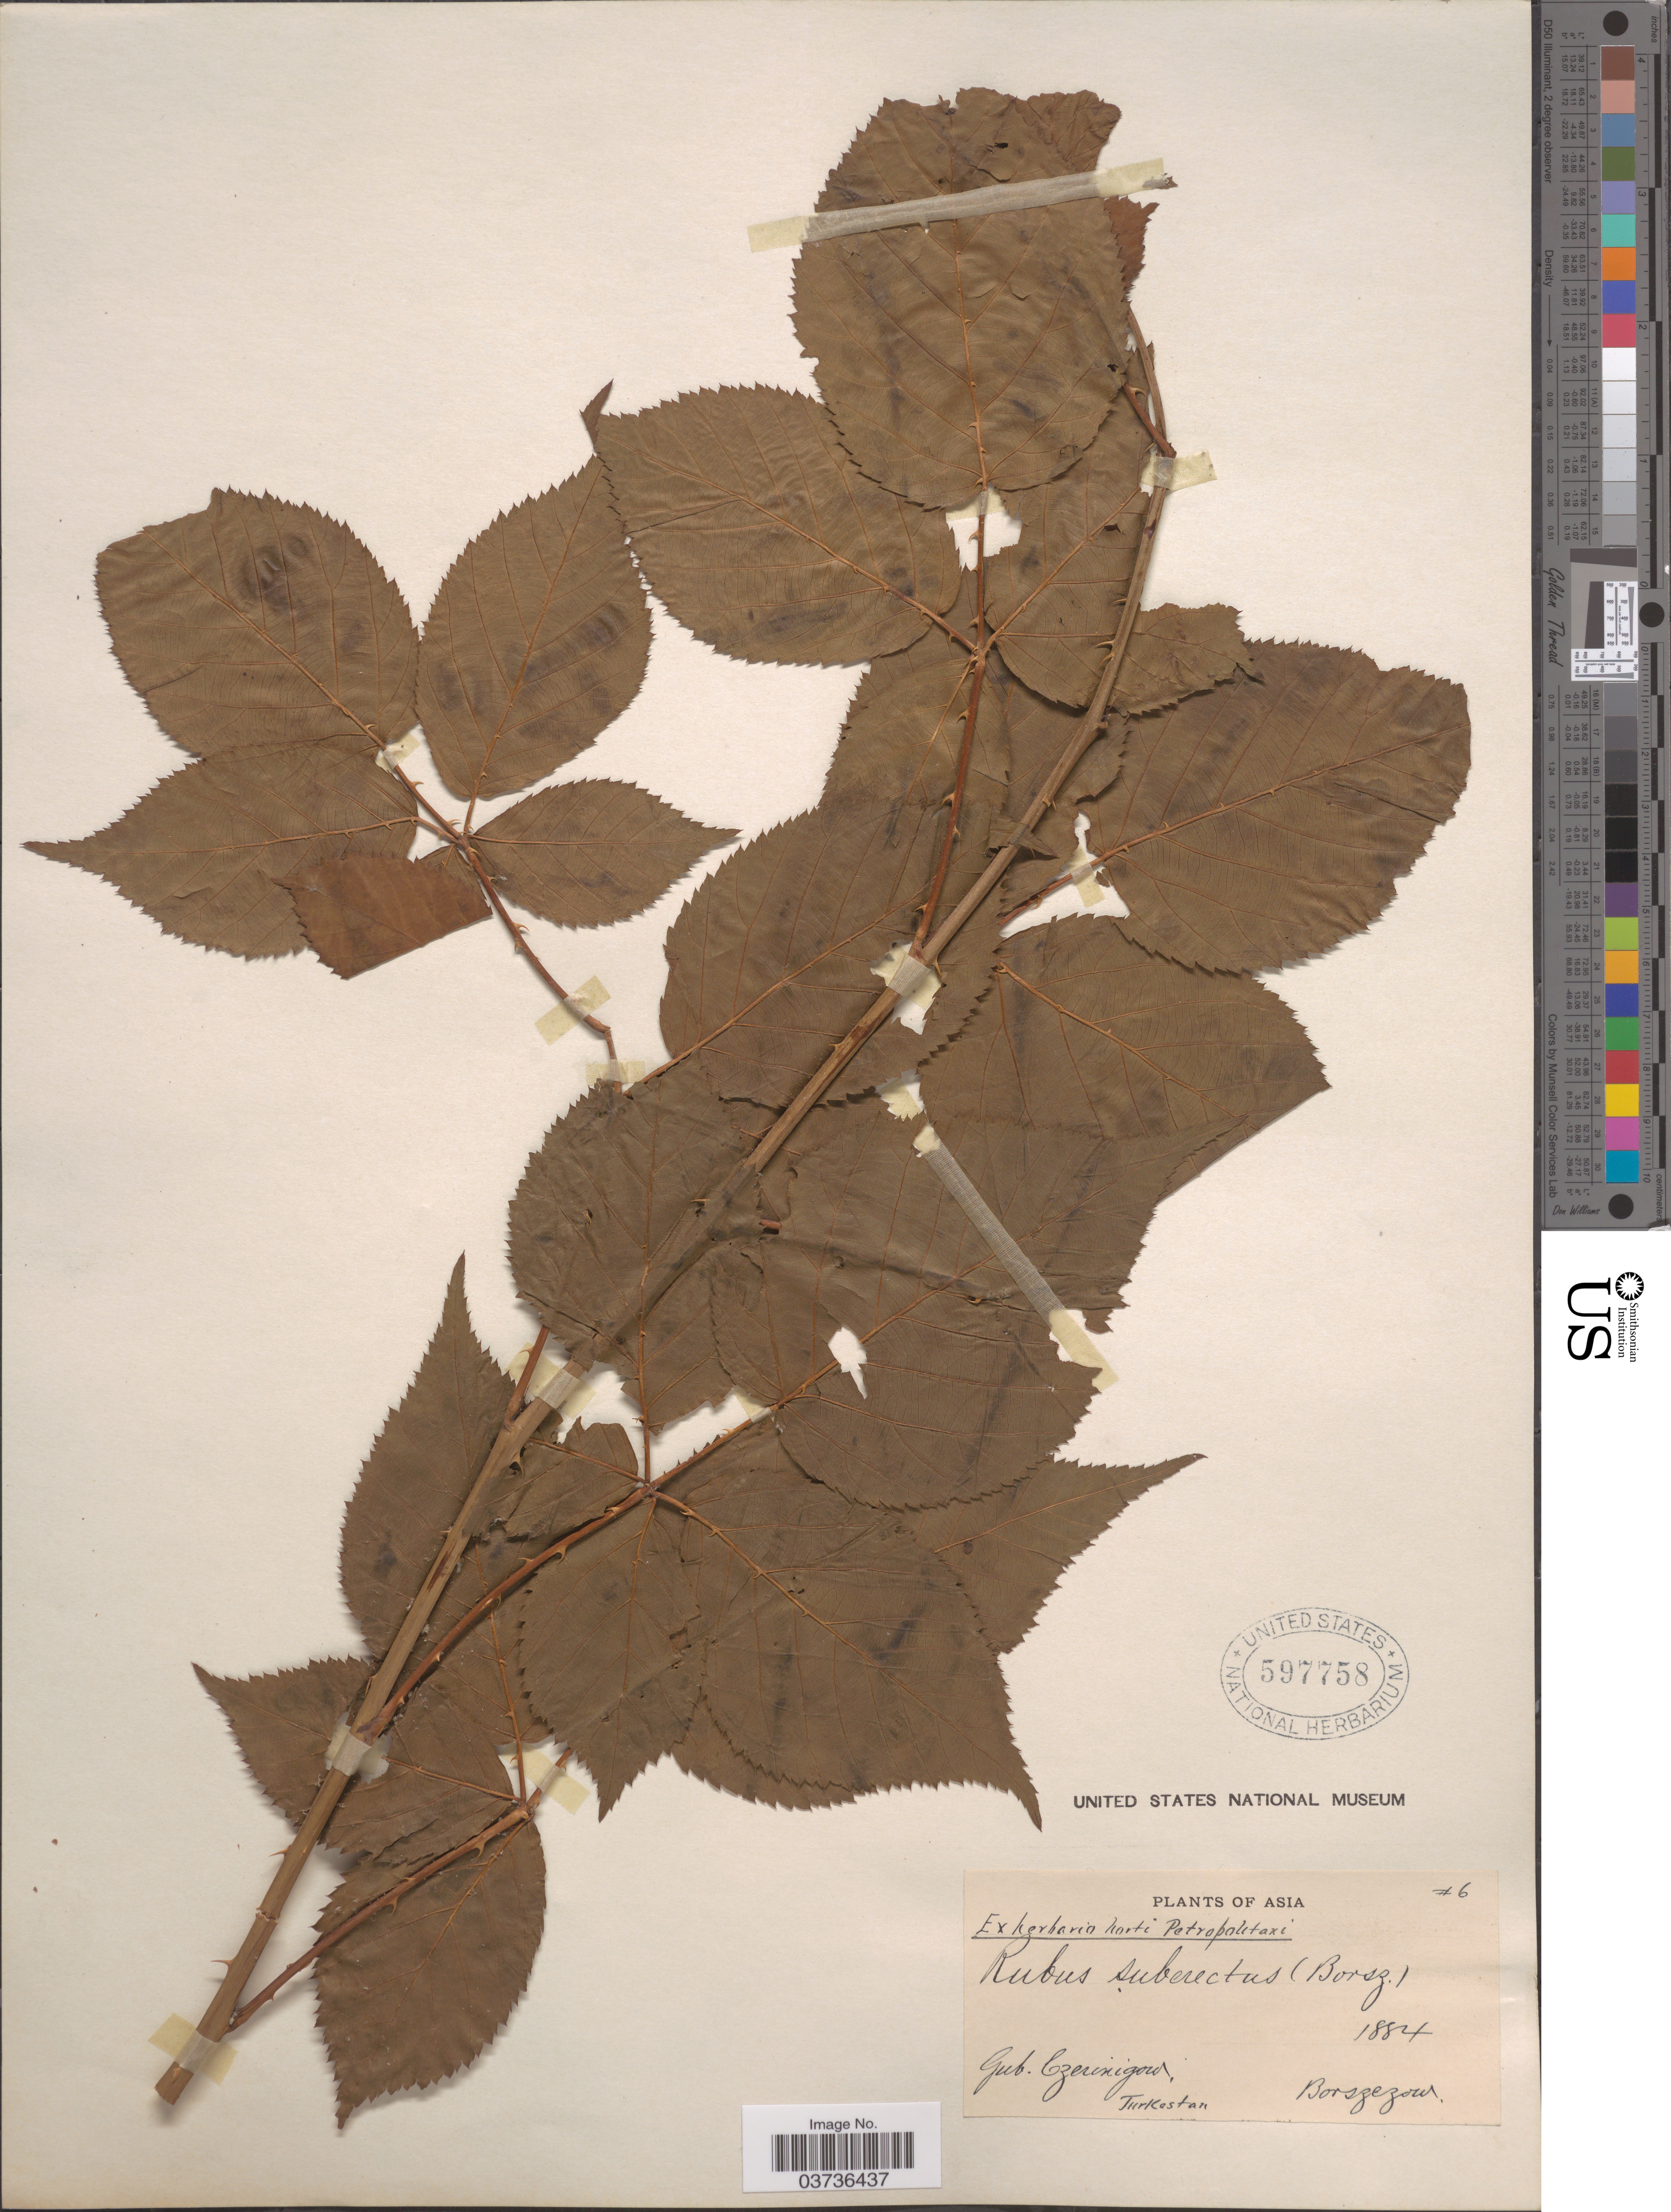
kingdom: Plantae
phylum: Tracheophyta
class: Magnoliopsida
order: Rosales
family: Rosaceae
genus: Rubus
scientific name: Rubus suberectus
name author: G. Anderson ex Sm.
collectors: Borszczow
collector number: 6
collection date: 1884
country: Ukraine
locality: Gub. Czerinigow. Turkestan.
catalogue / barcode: US 597758